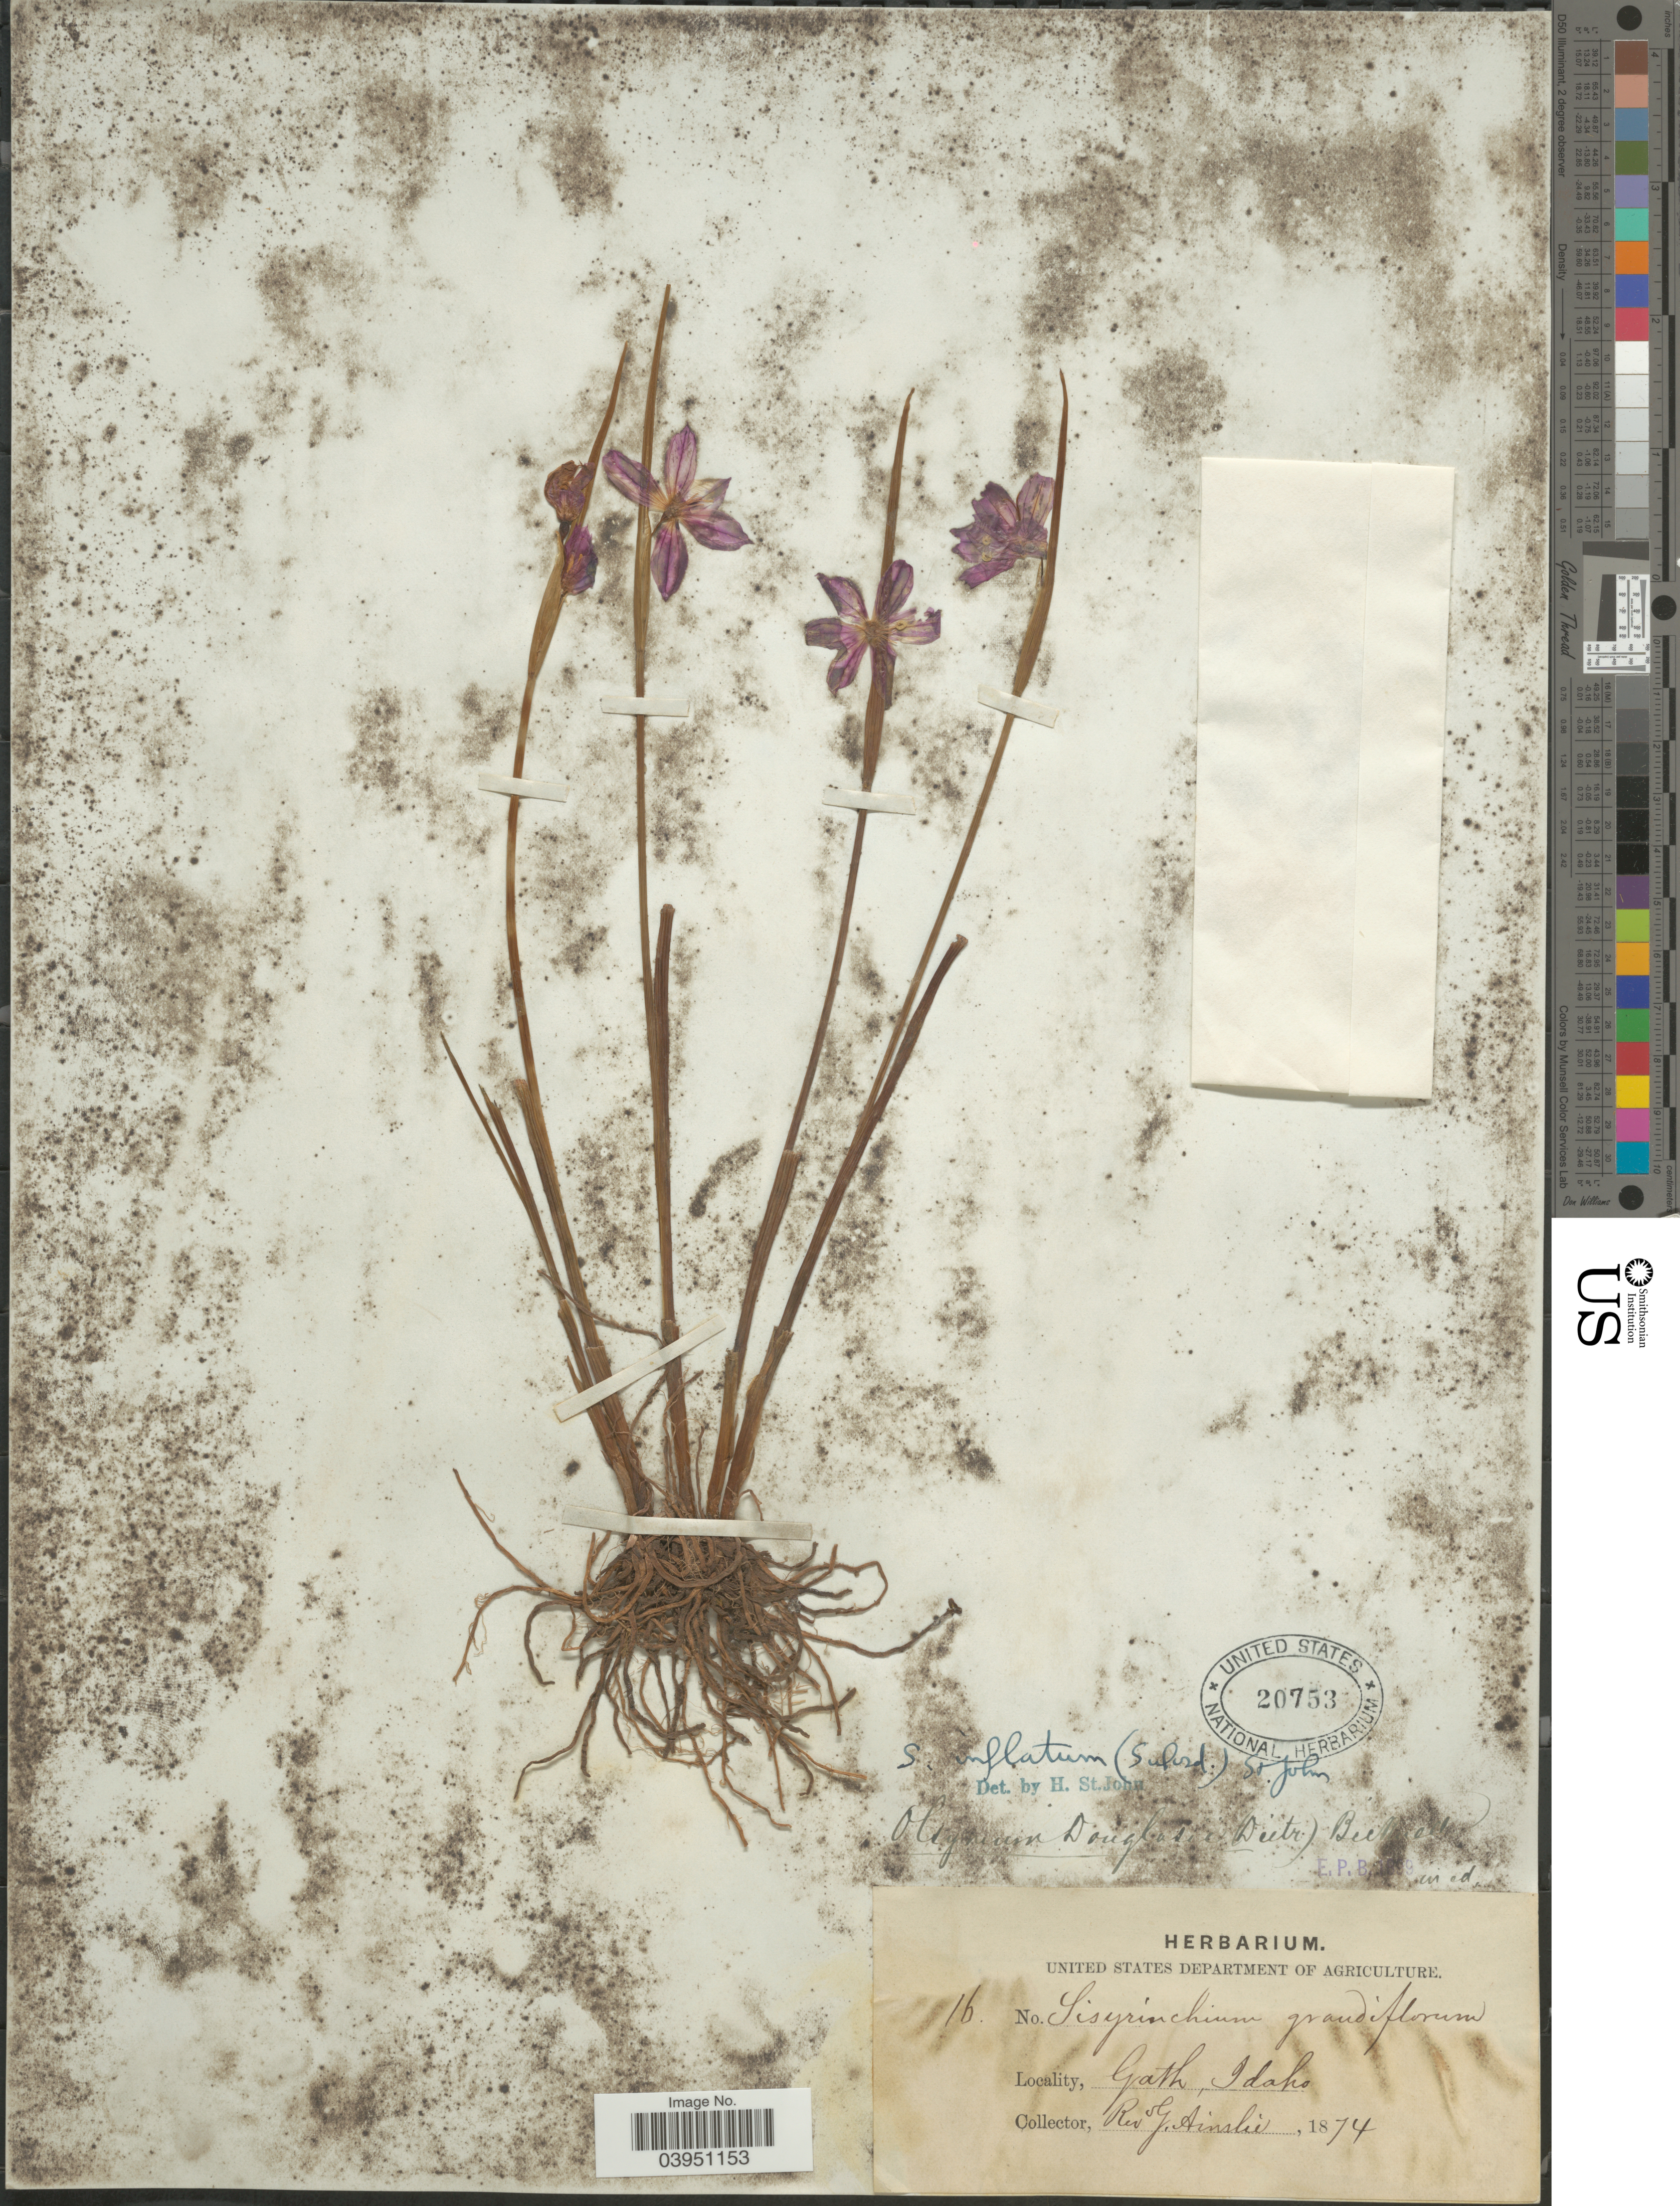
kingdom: Plantae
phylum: Tracheophyta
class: Liliopsida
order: Asparagales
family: Iridaceae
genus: Sisyrinchium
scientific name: Sisyrinchium inflatum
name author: (Suksd.) H. St. John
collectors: G. Ainslee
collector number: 16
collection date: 1874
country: United States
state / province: Idaho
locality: Gath.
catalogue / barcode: US 20753